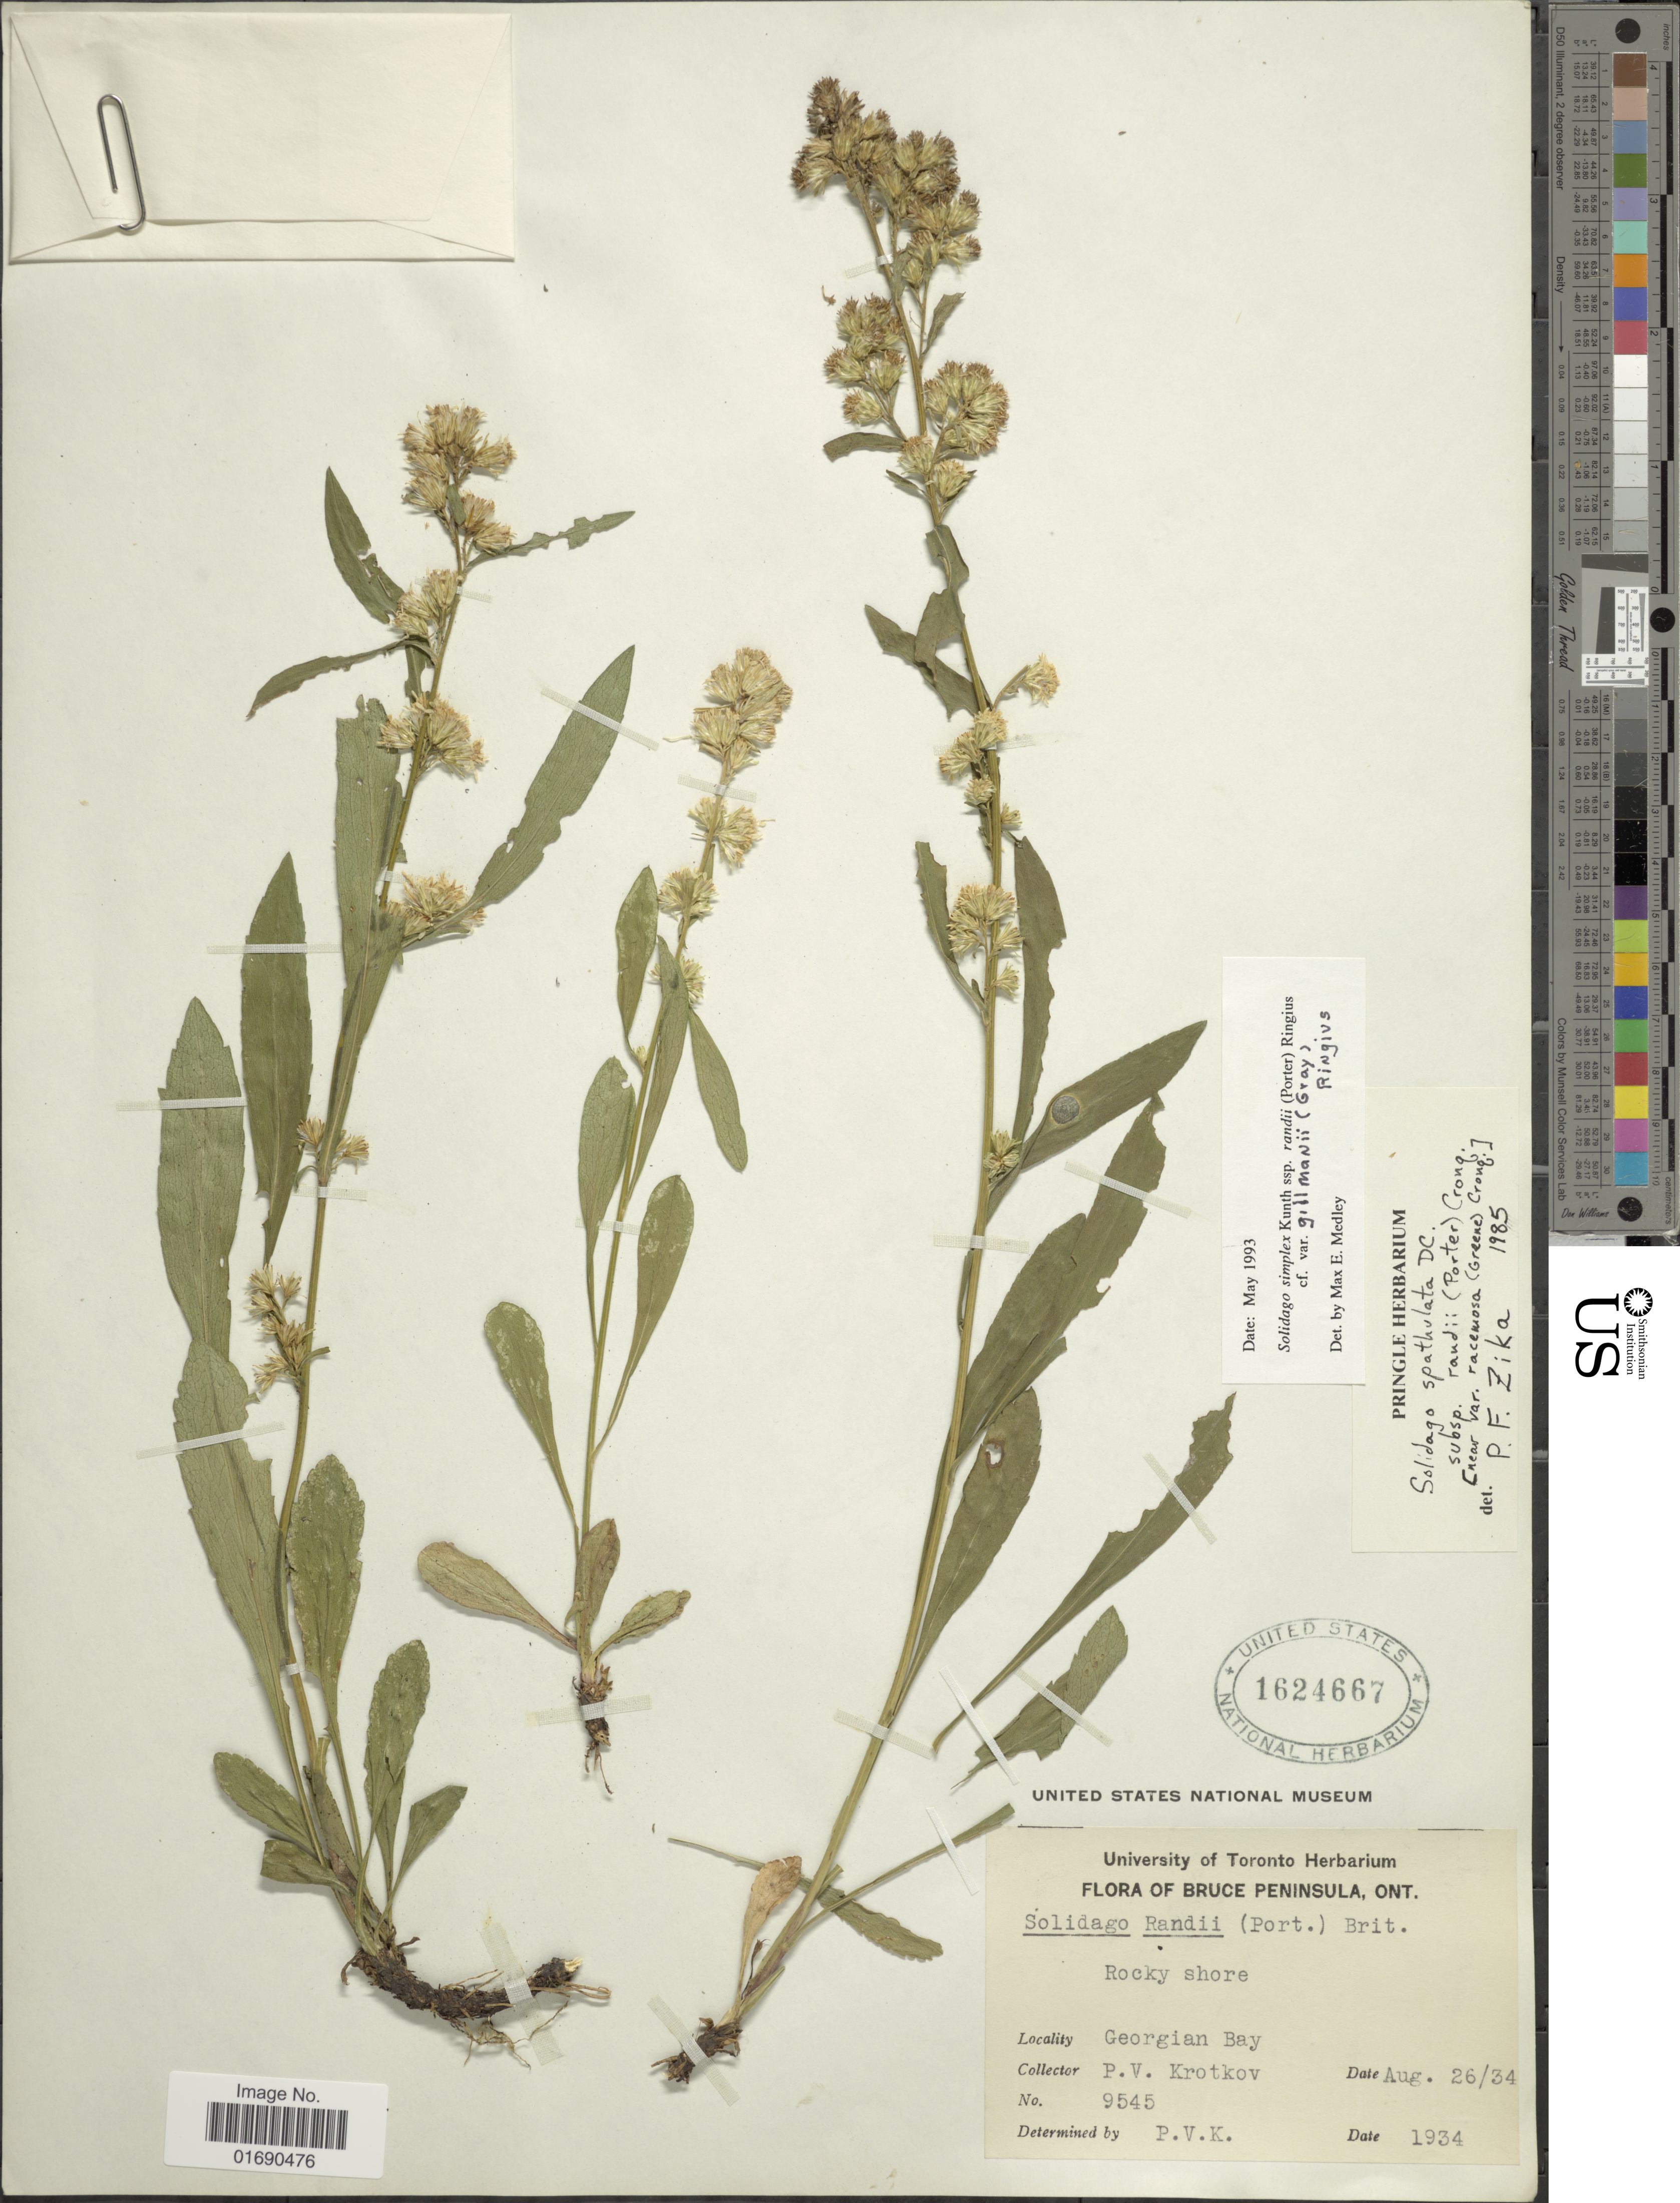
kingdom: Plantae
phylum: Tracheophyta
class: Magnoliopsida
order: Asterales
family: Asteraceae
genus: Solidago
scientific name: Solidago simplex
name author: Kunth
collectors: P. V. Krotkov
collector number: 9545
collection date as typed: Transcribed d/m/y: 26/8/34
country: Canada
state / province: Ontario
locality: Bruce Peninsula, Rocky shore, Georgian Bay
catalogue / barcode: US 1624667